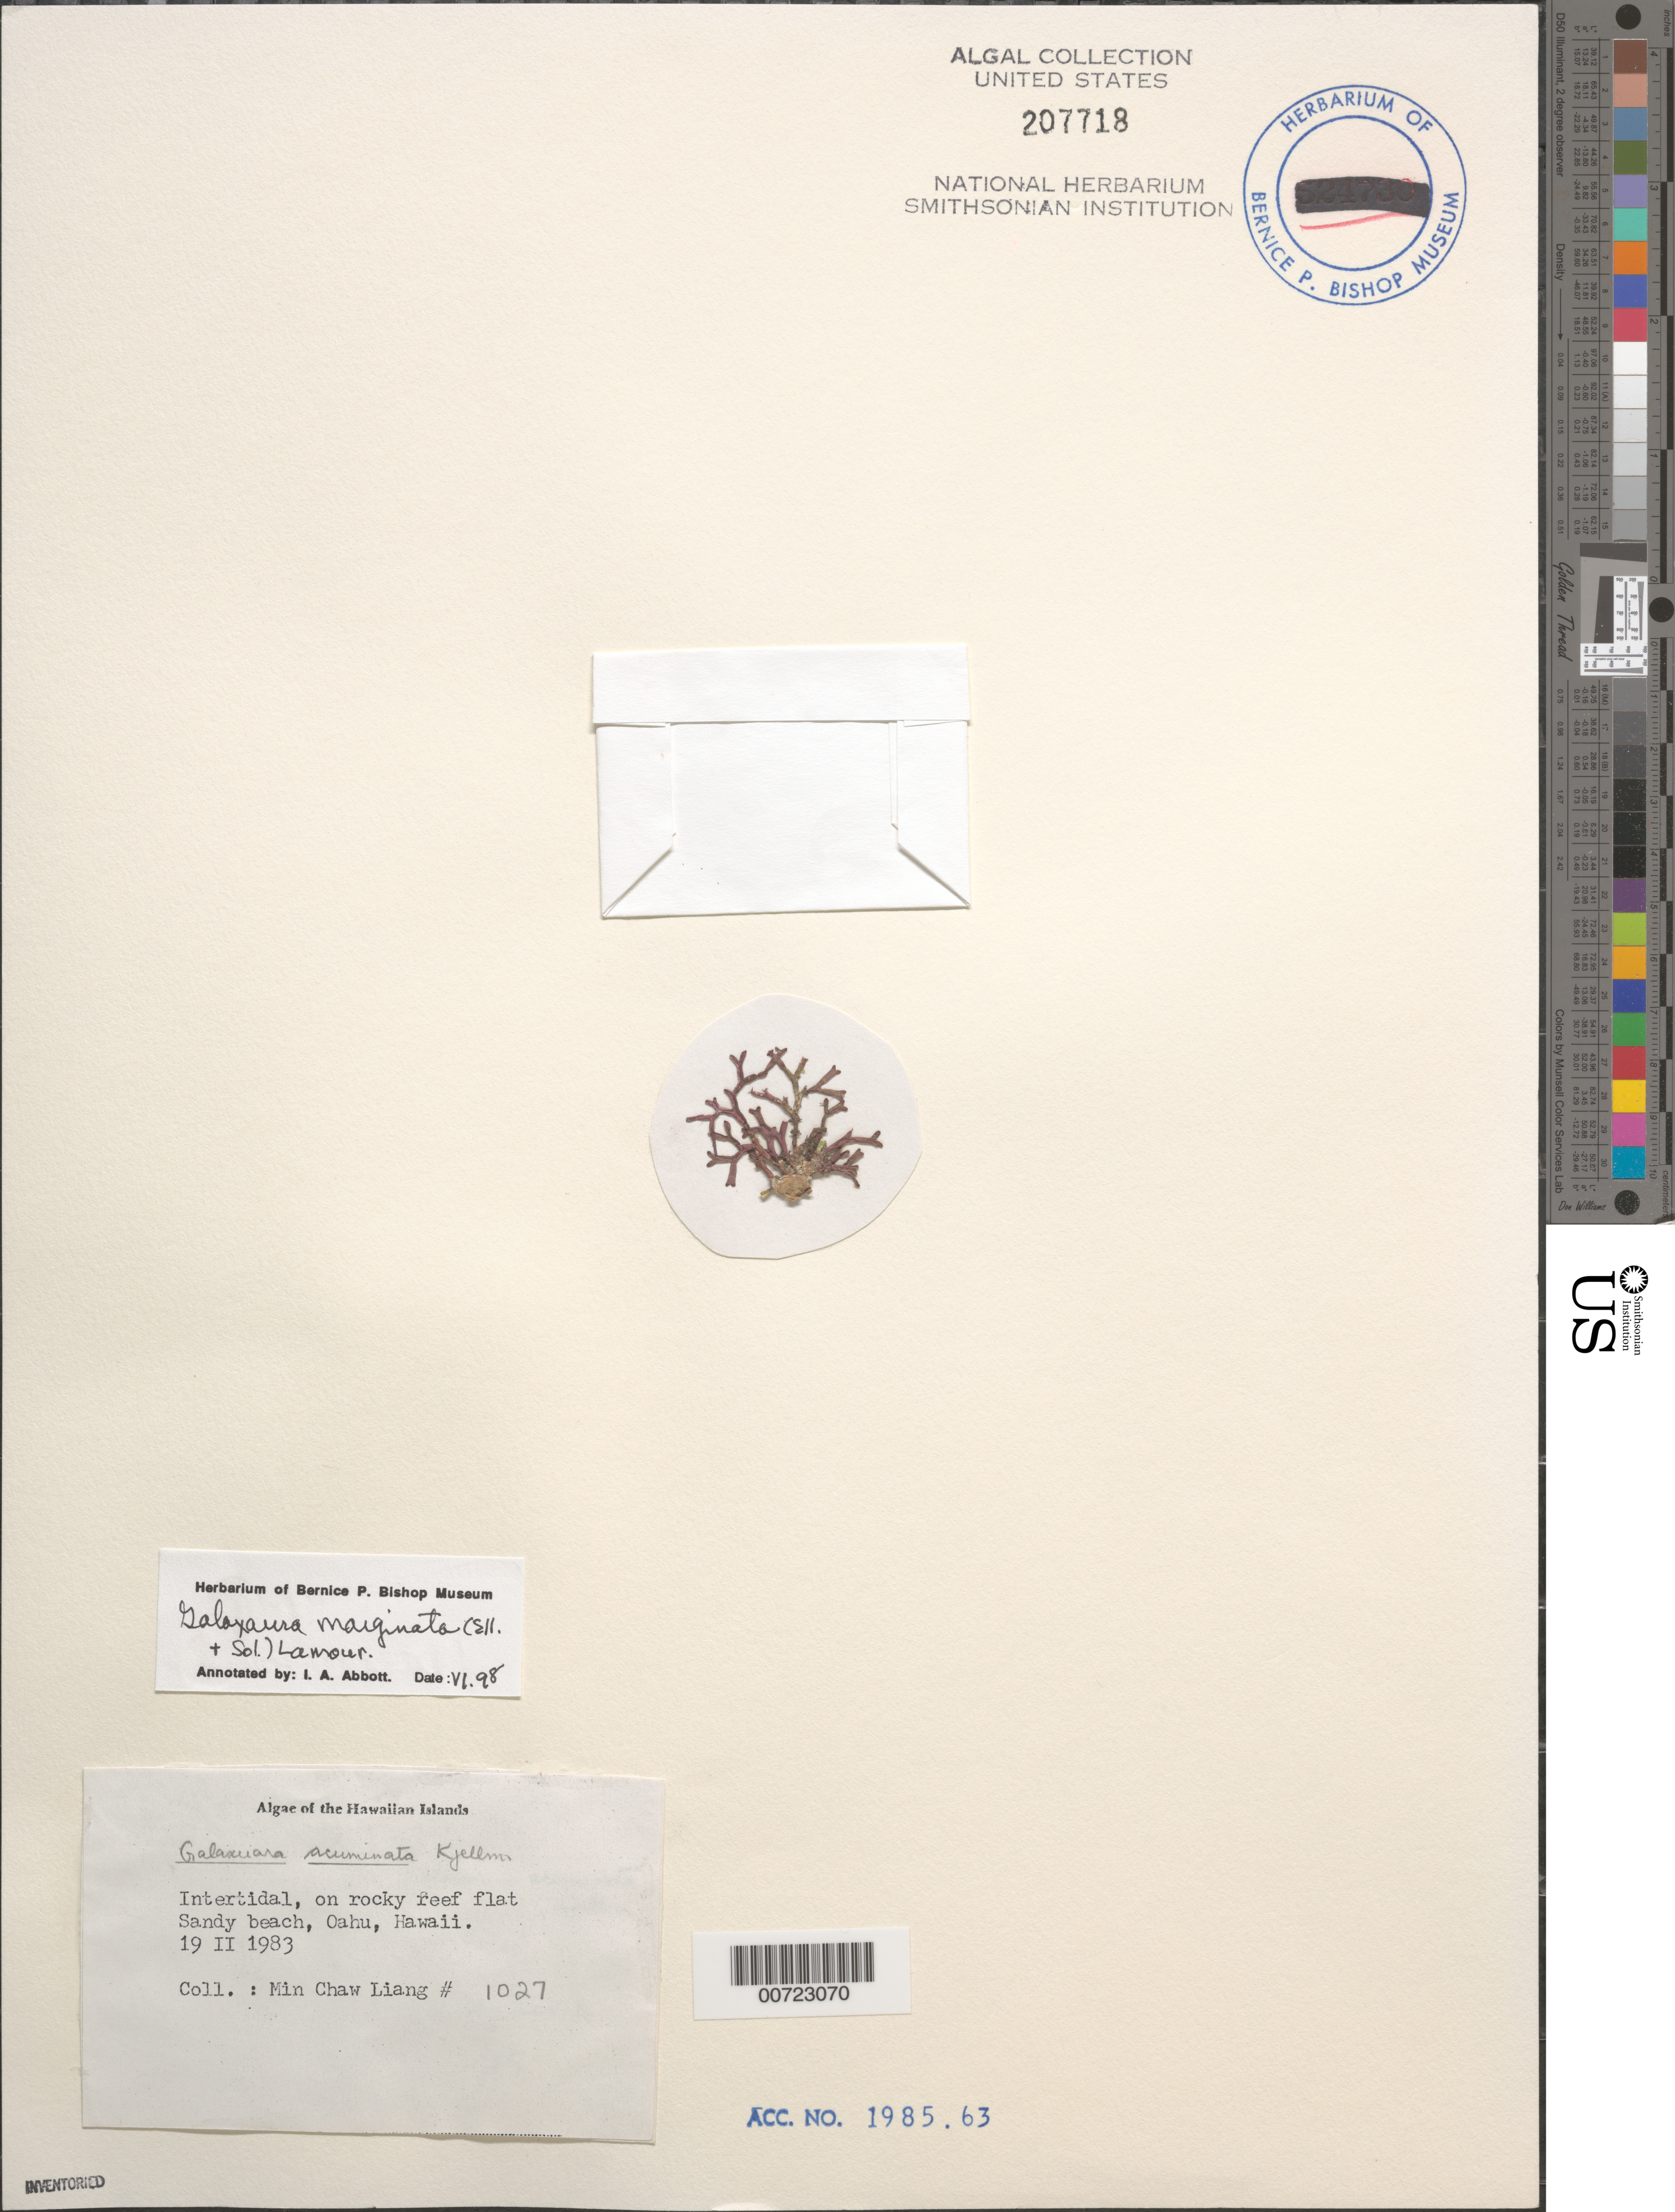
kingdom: Plantae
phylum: Rhodophyta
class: Florideophyceae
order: Nemaliales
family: Galaxauraceae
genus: Galaxaura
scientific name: Galaxaura marginata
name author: (J. Ellis & Sol.) J.V.Lamouroux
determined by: Abbott, Isabella A.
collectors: M. Liang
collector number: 1027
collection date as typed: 19 Feb 1983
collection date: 1983-02-19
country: United States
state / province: Hawaii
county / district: Honolulu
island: Oahu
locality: Sandy Beach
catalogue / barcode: US 207718